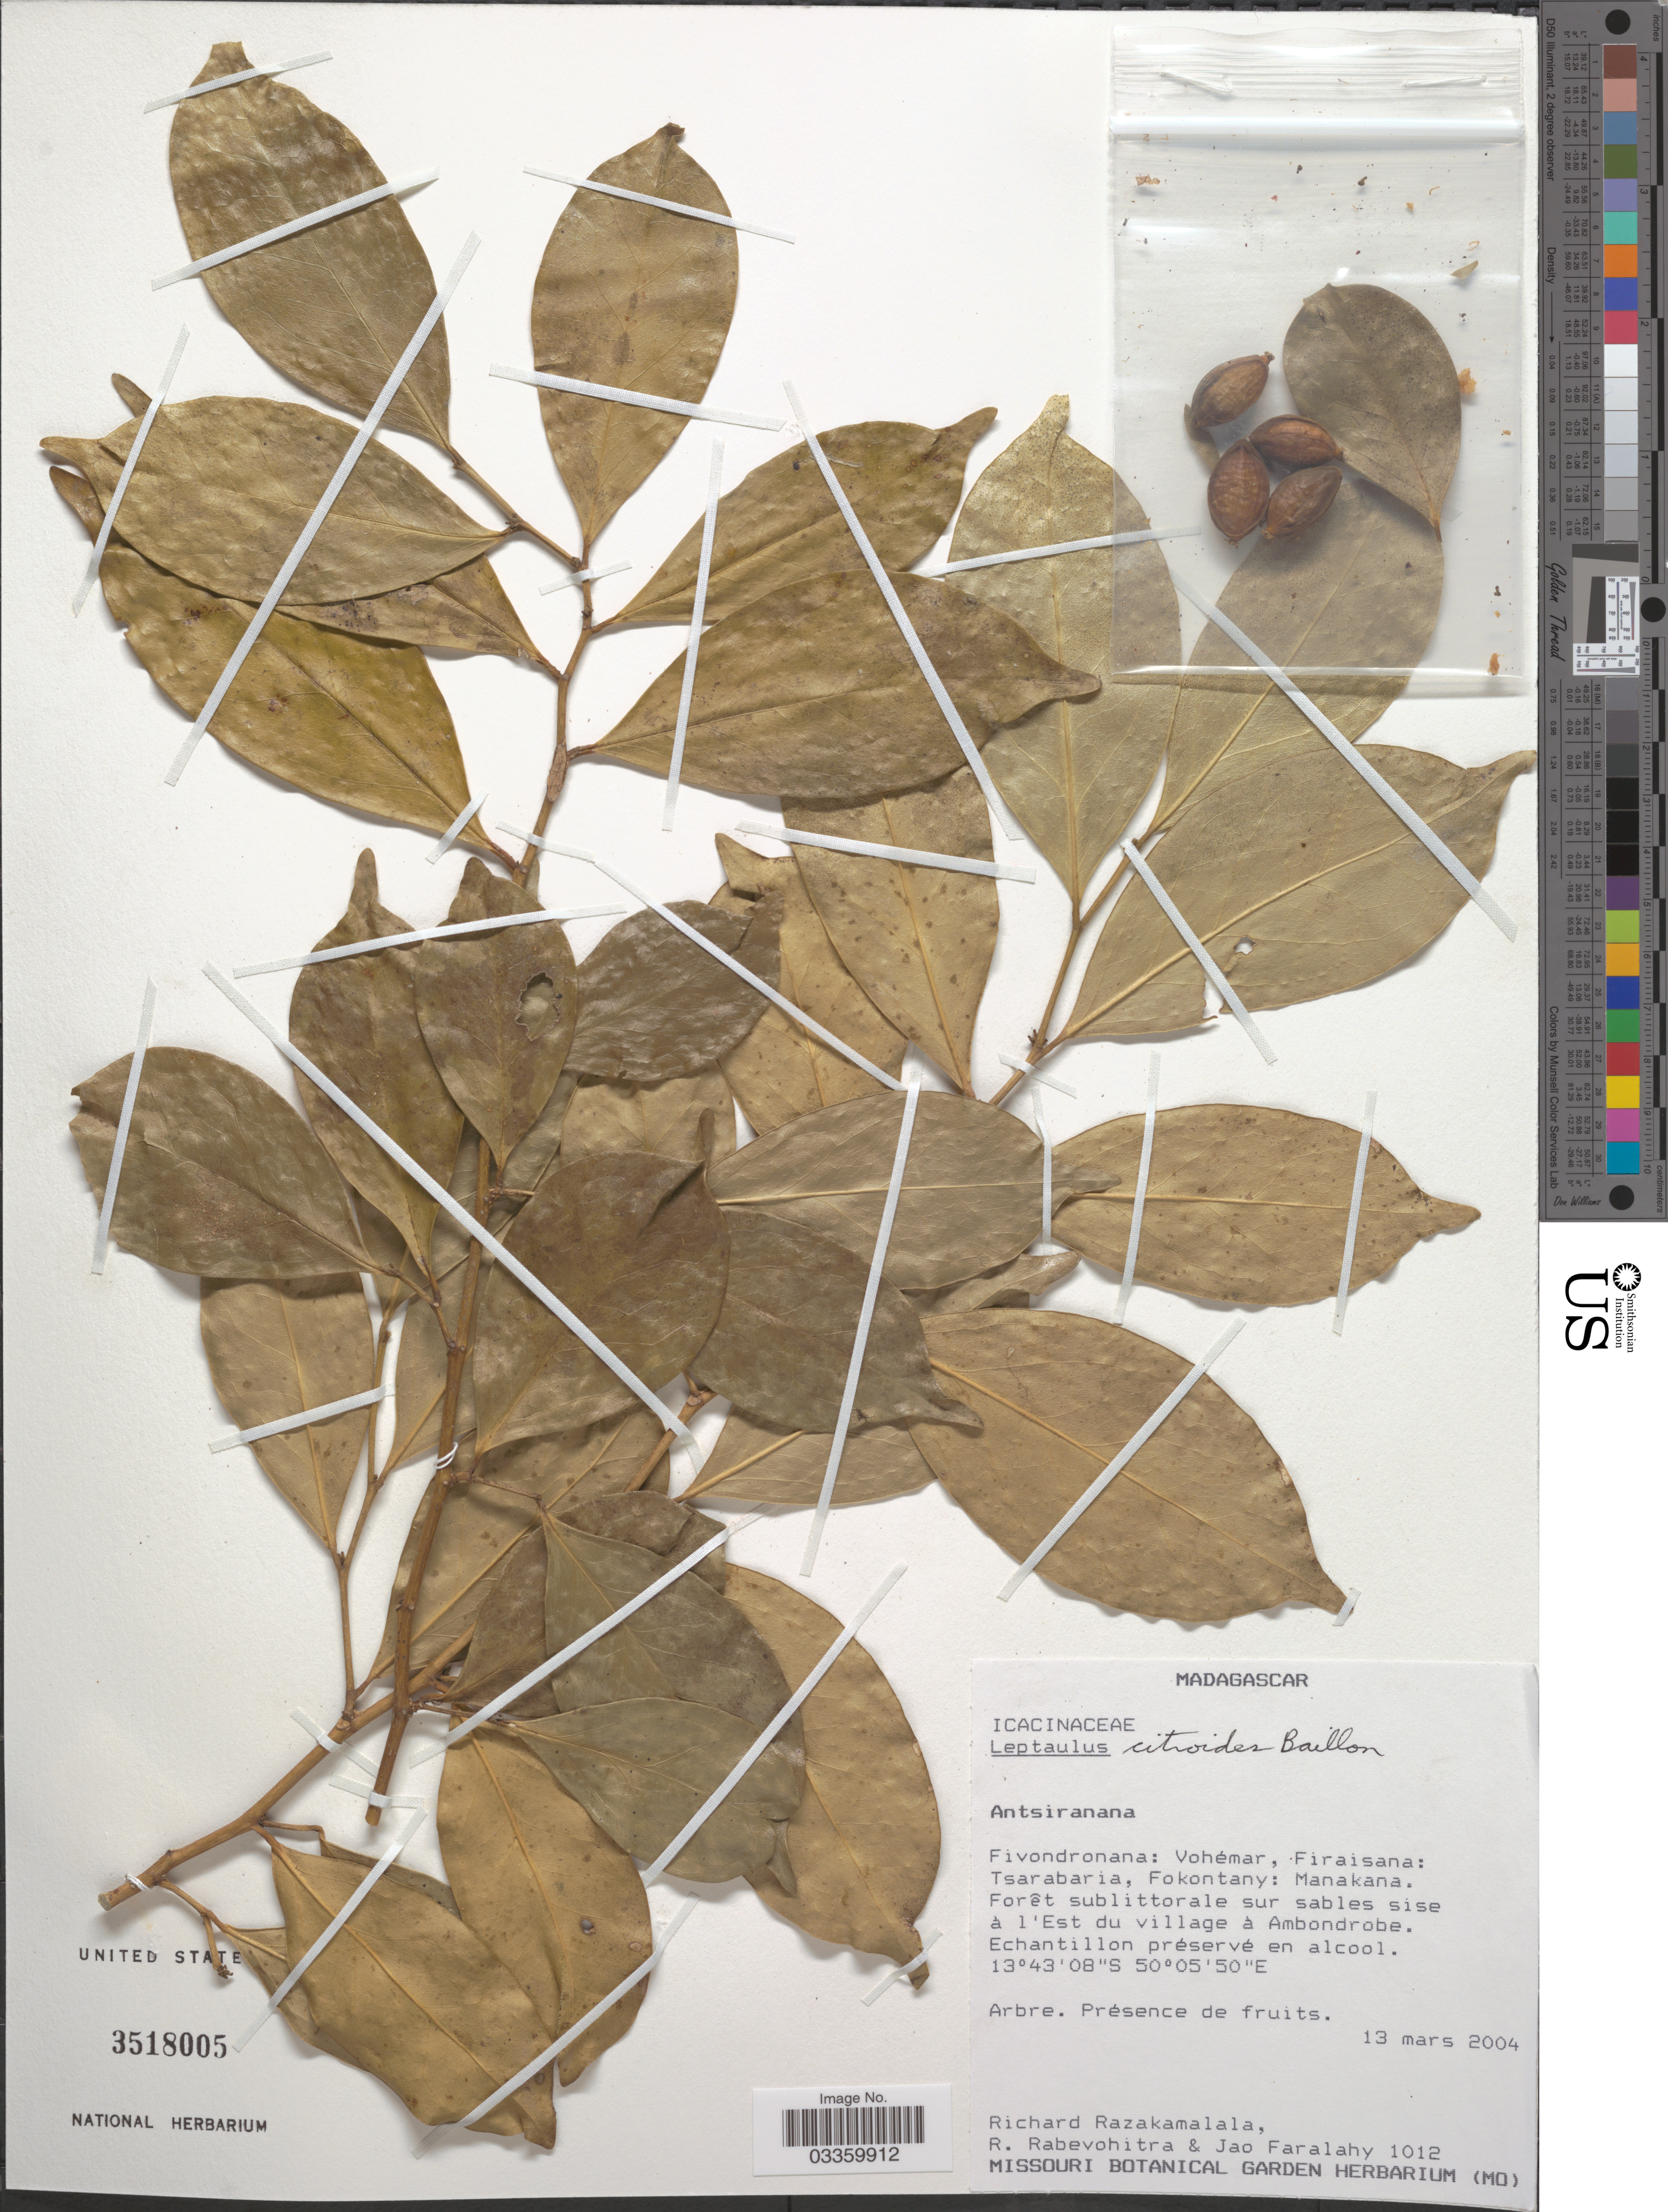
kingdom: Plantae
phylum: Tracheophyta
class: Magnoliopsida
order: Cardiopteridales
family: Cardiopteridaceae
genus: Leptaulus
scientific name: Leptaulus citroides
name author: Baill.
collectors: R. Razakamalala, R. Rabevohitra & J. Faralahy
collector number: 1012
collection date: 2004-03-13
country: Madagascar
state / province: Sava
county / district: Vohémar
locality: Fivondronana: Vohémar, Firaisana: Tsarabaria, Fokontany: Mankana. Forêt sublittorale sur sables sise à l'Est du village à Ambondrobe.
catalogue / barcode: US 3518005